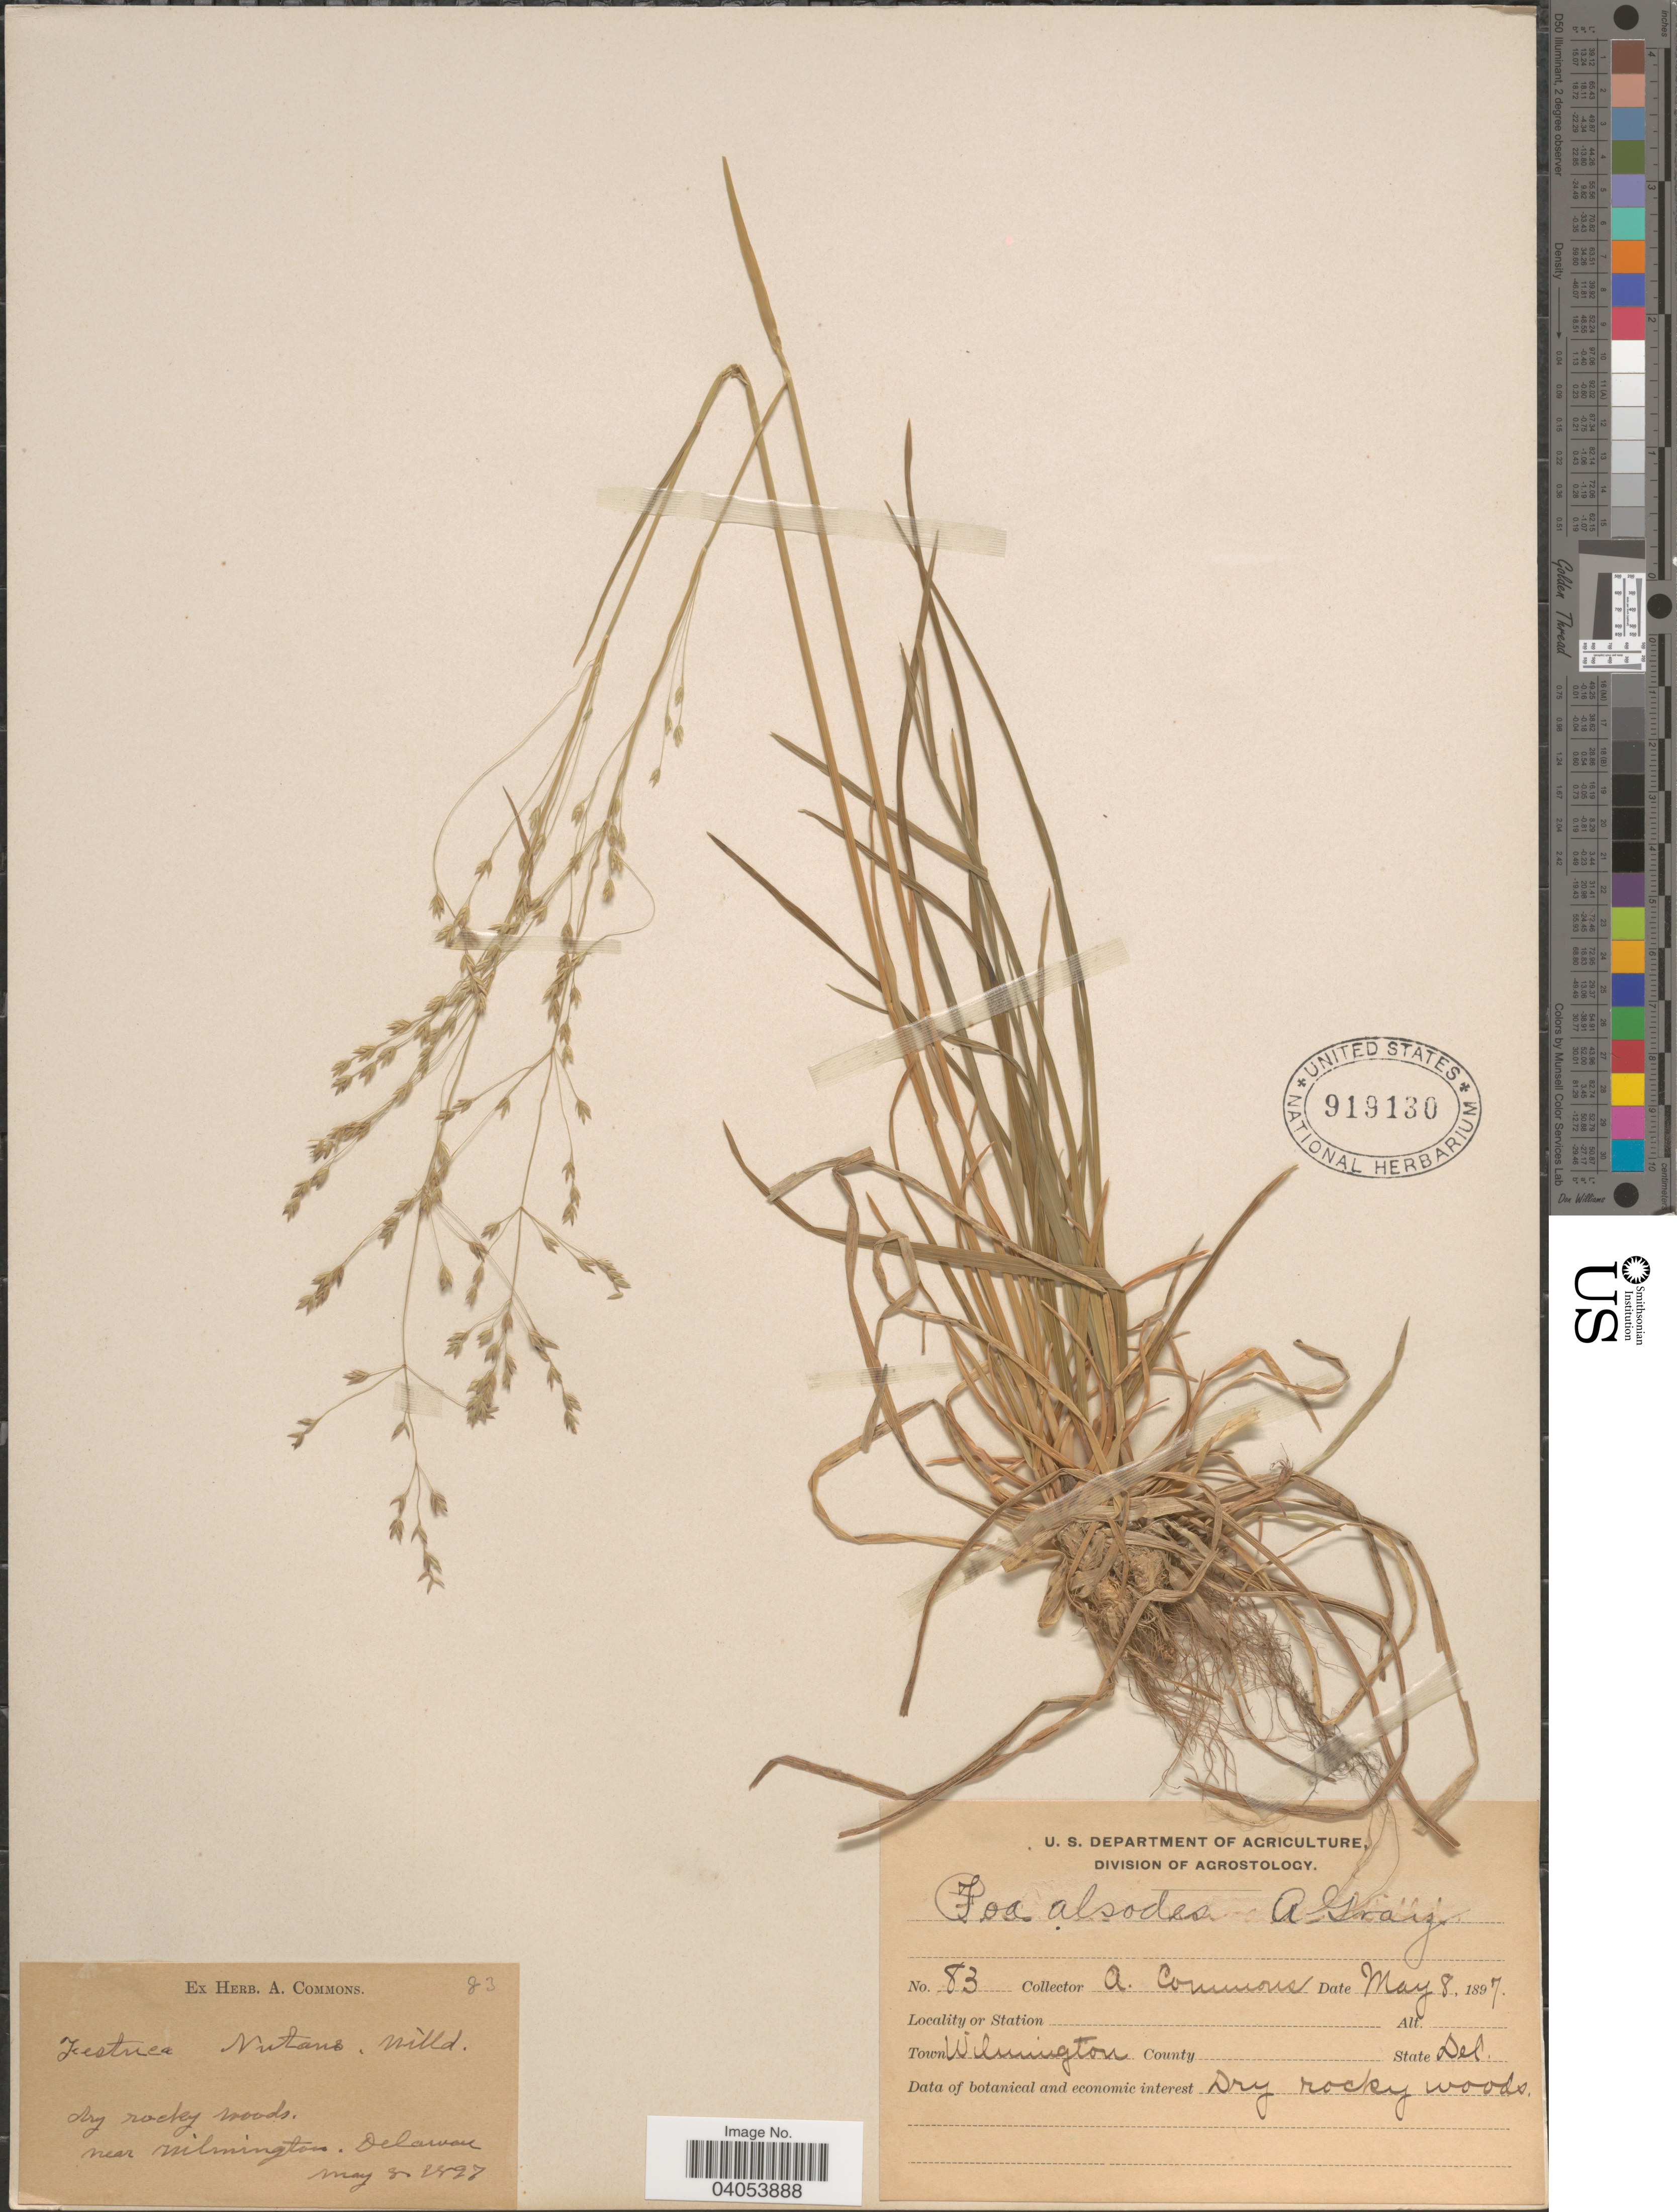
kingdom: Plantae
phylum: Tracheophyta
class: Liliopsida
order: Poales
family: Poaceae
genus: Poa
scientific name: Poa alsodes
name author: A. Gray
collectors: A. Commons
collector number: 83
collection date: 1897-05-08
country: United States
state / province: Delaware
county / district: New Castle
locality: Near Town Wilmington.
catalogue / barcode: US 919130